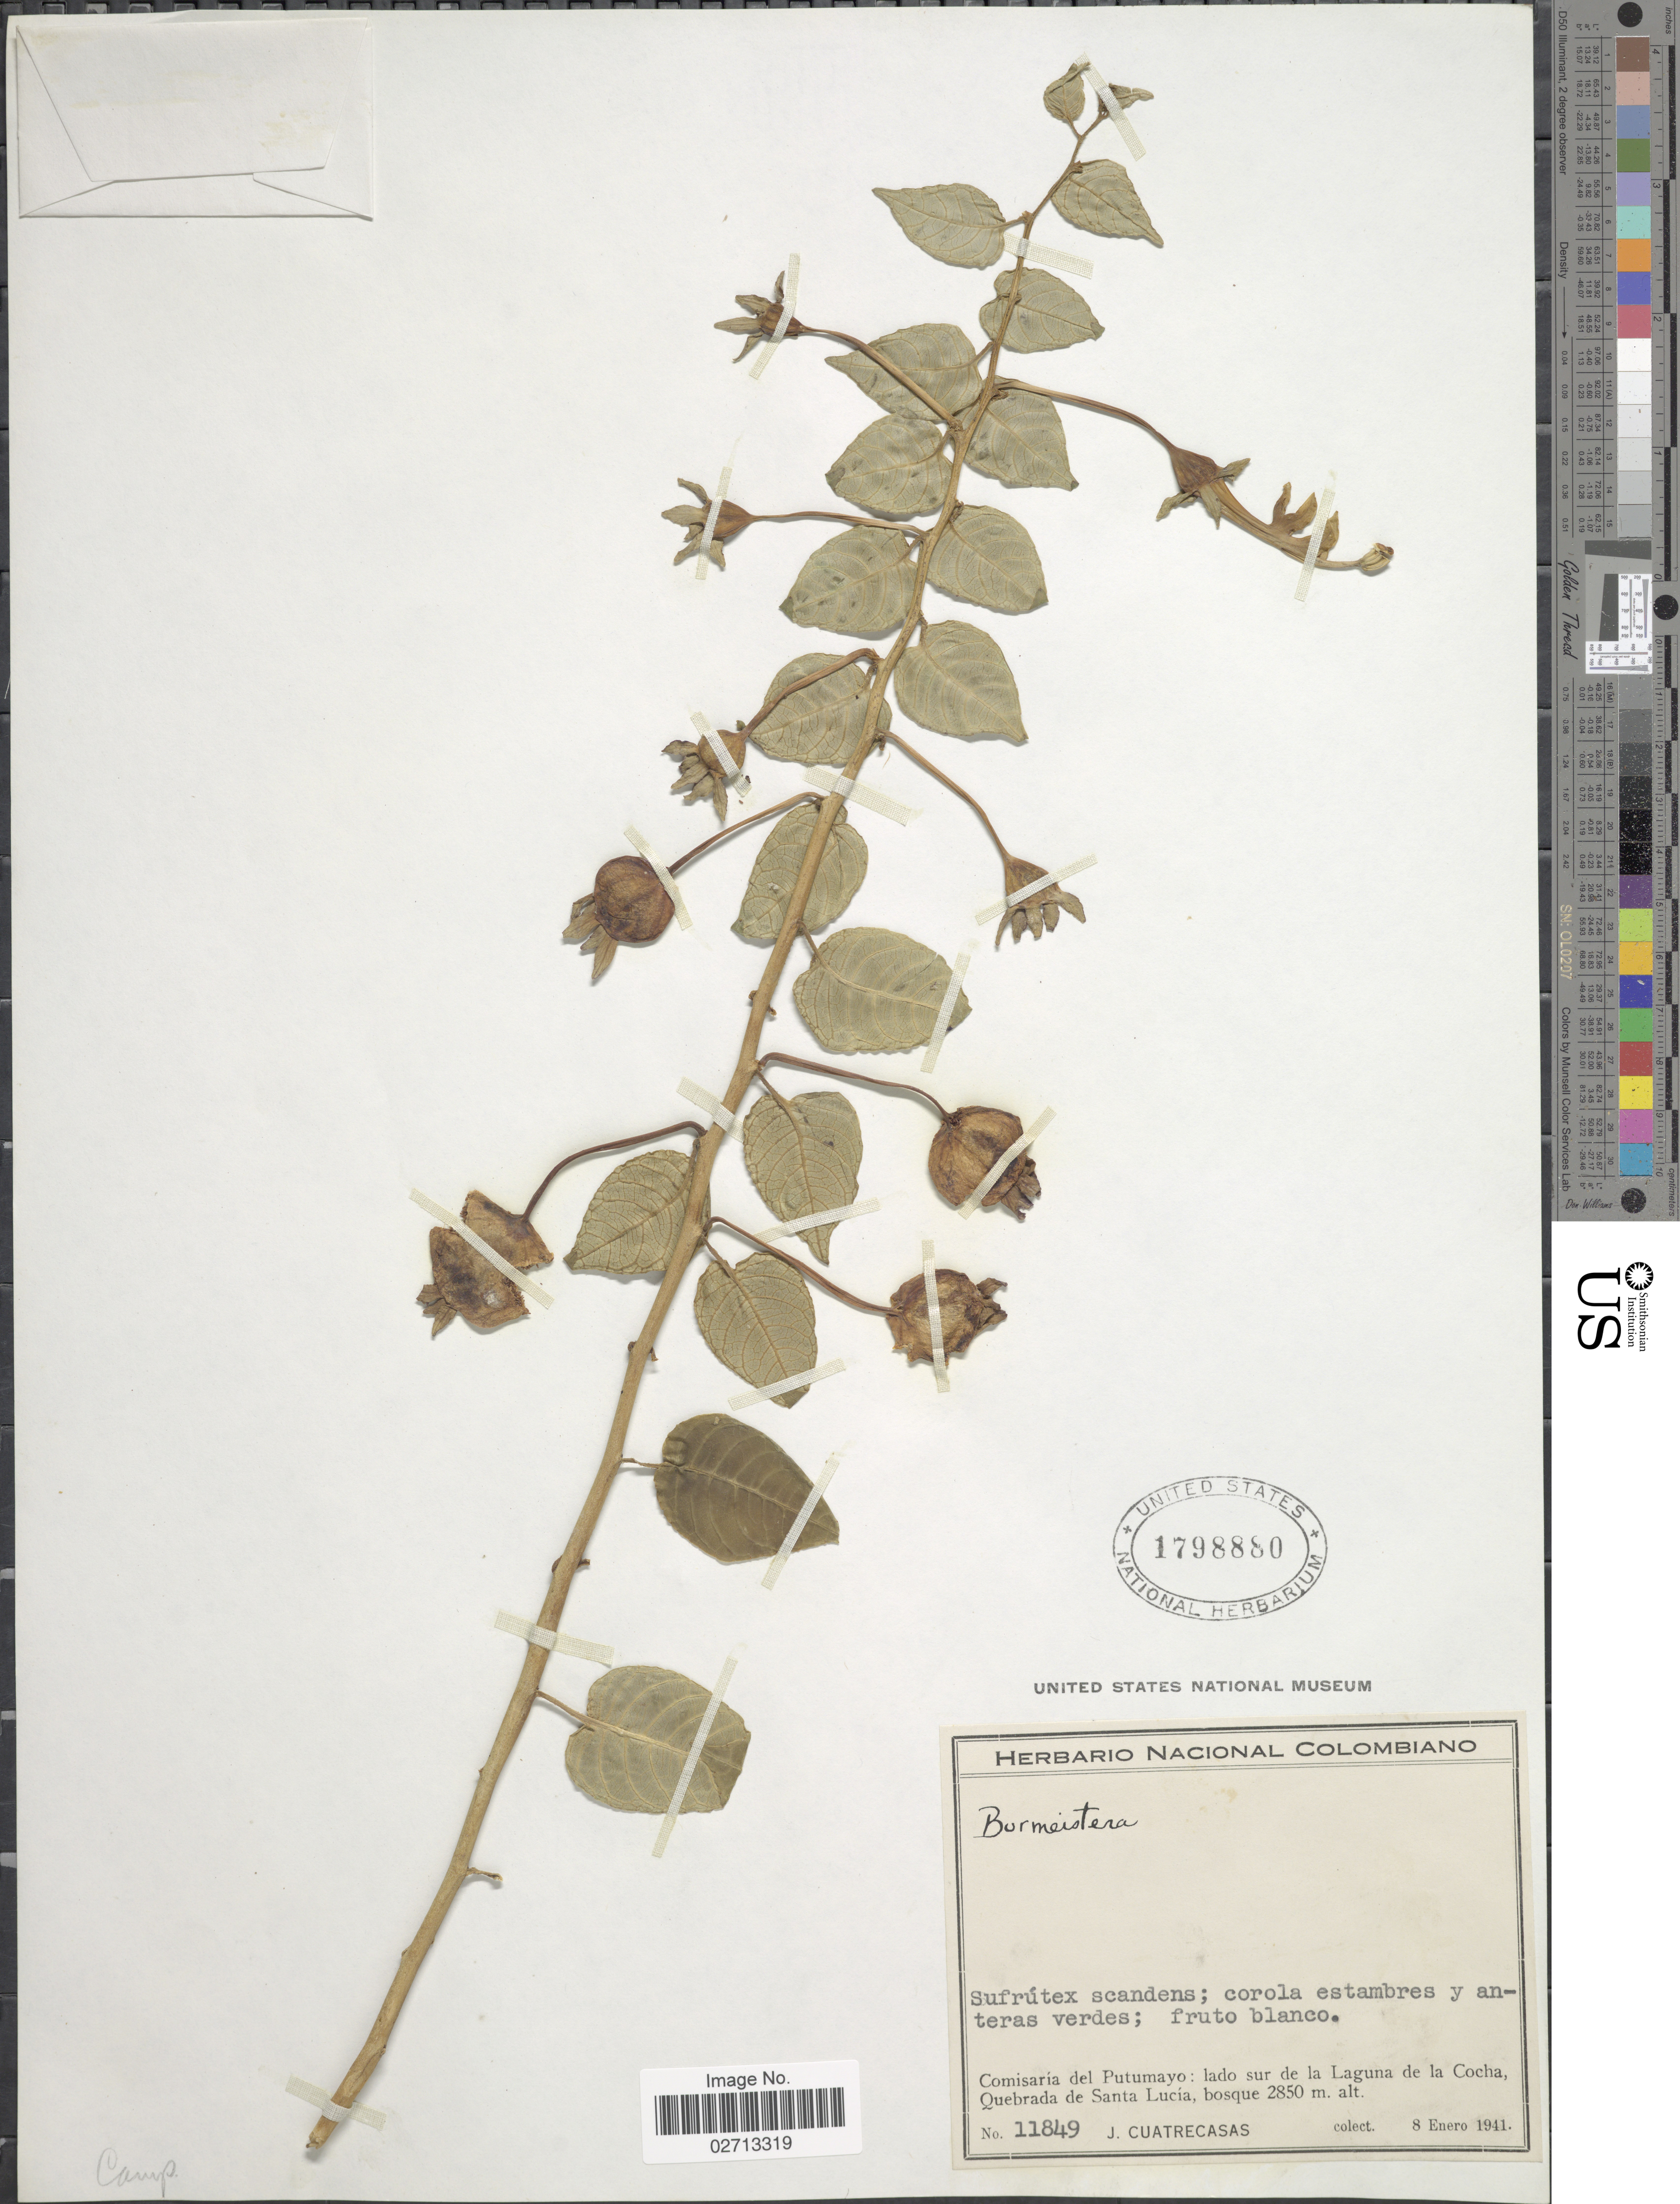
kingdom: Plantae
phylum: Tracheophyta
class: Magnoliopsida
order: Asterales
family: Campanulaceae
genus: Burmeistera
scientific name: Burmeistera sp.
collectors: J. Cuatrecasas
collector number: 11849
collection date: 1941-01-08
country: Colombia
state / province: Putumayo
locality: Comisaría del Putumayo: lado sur de la Laguna de la Cocha, Quebrada de Santa Lucía.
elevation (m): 2850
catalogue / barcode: US 1798880